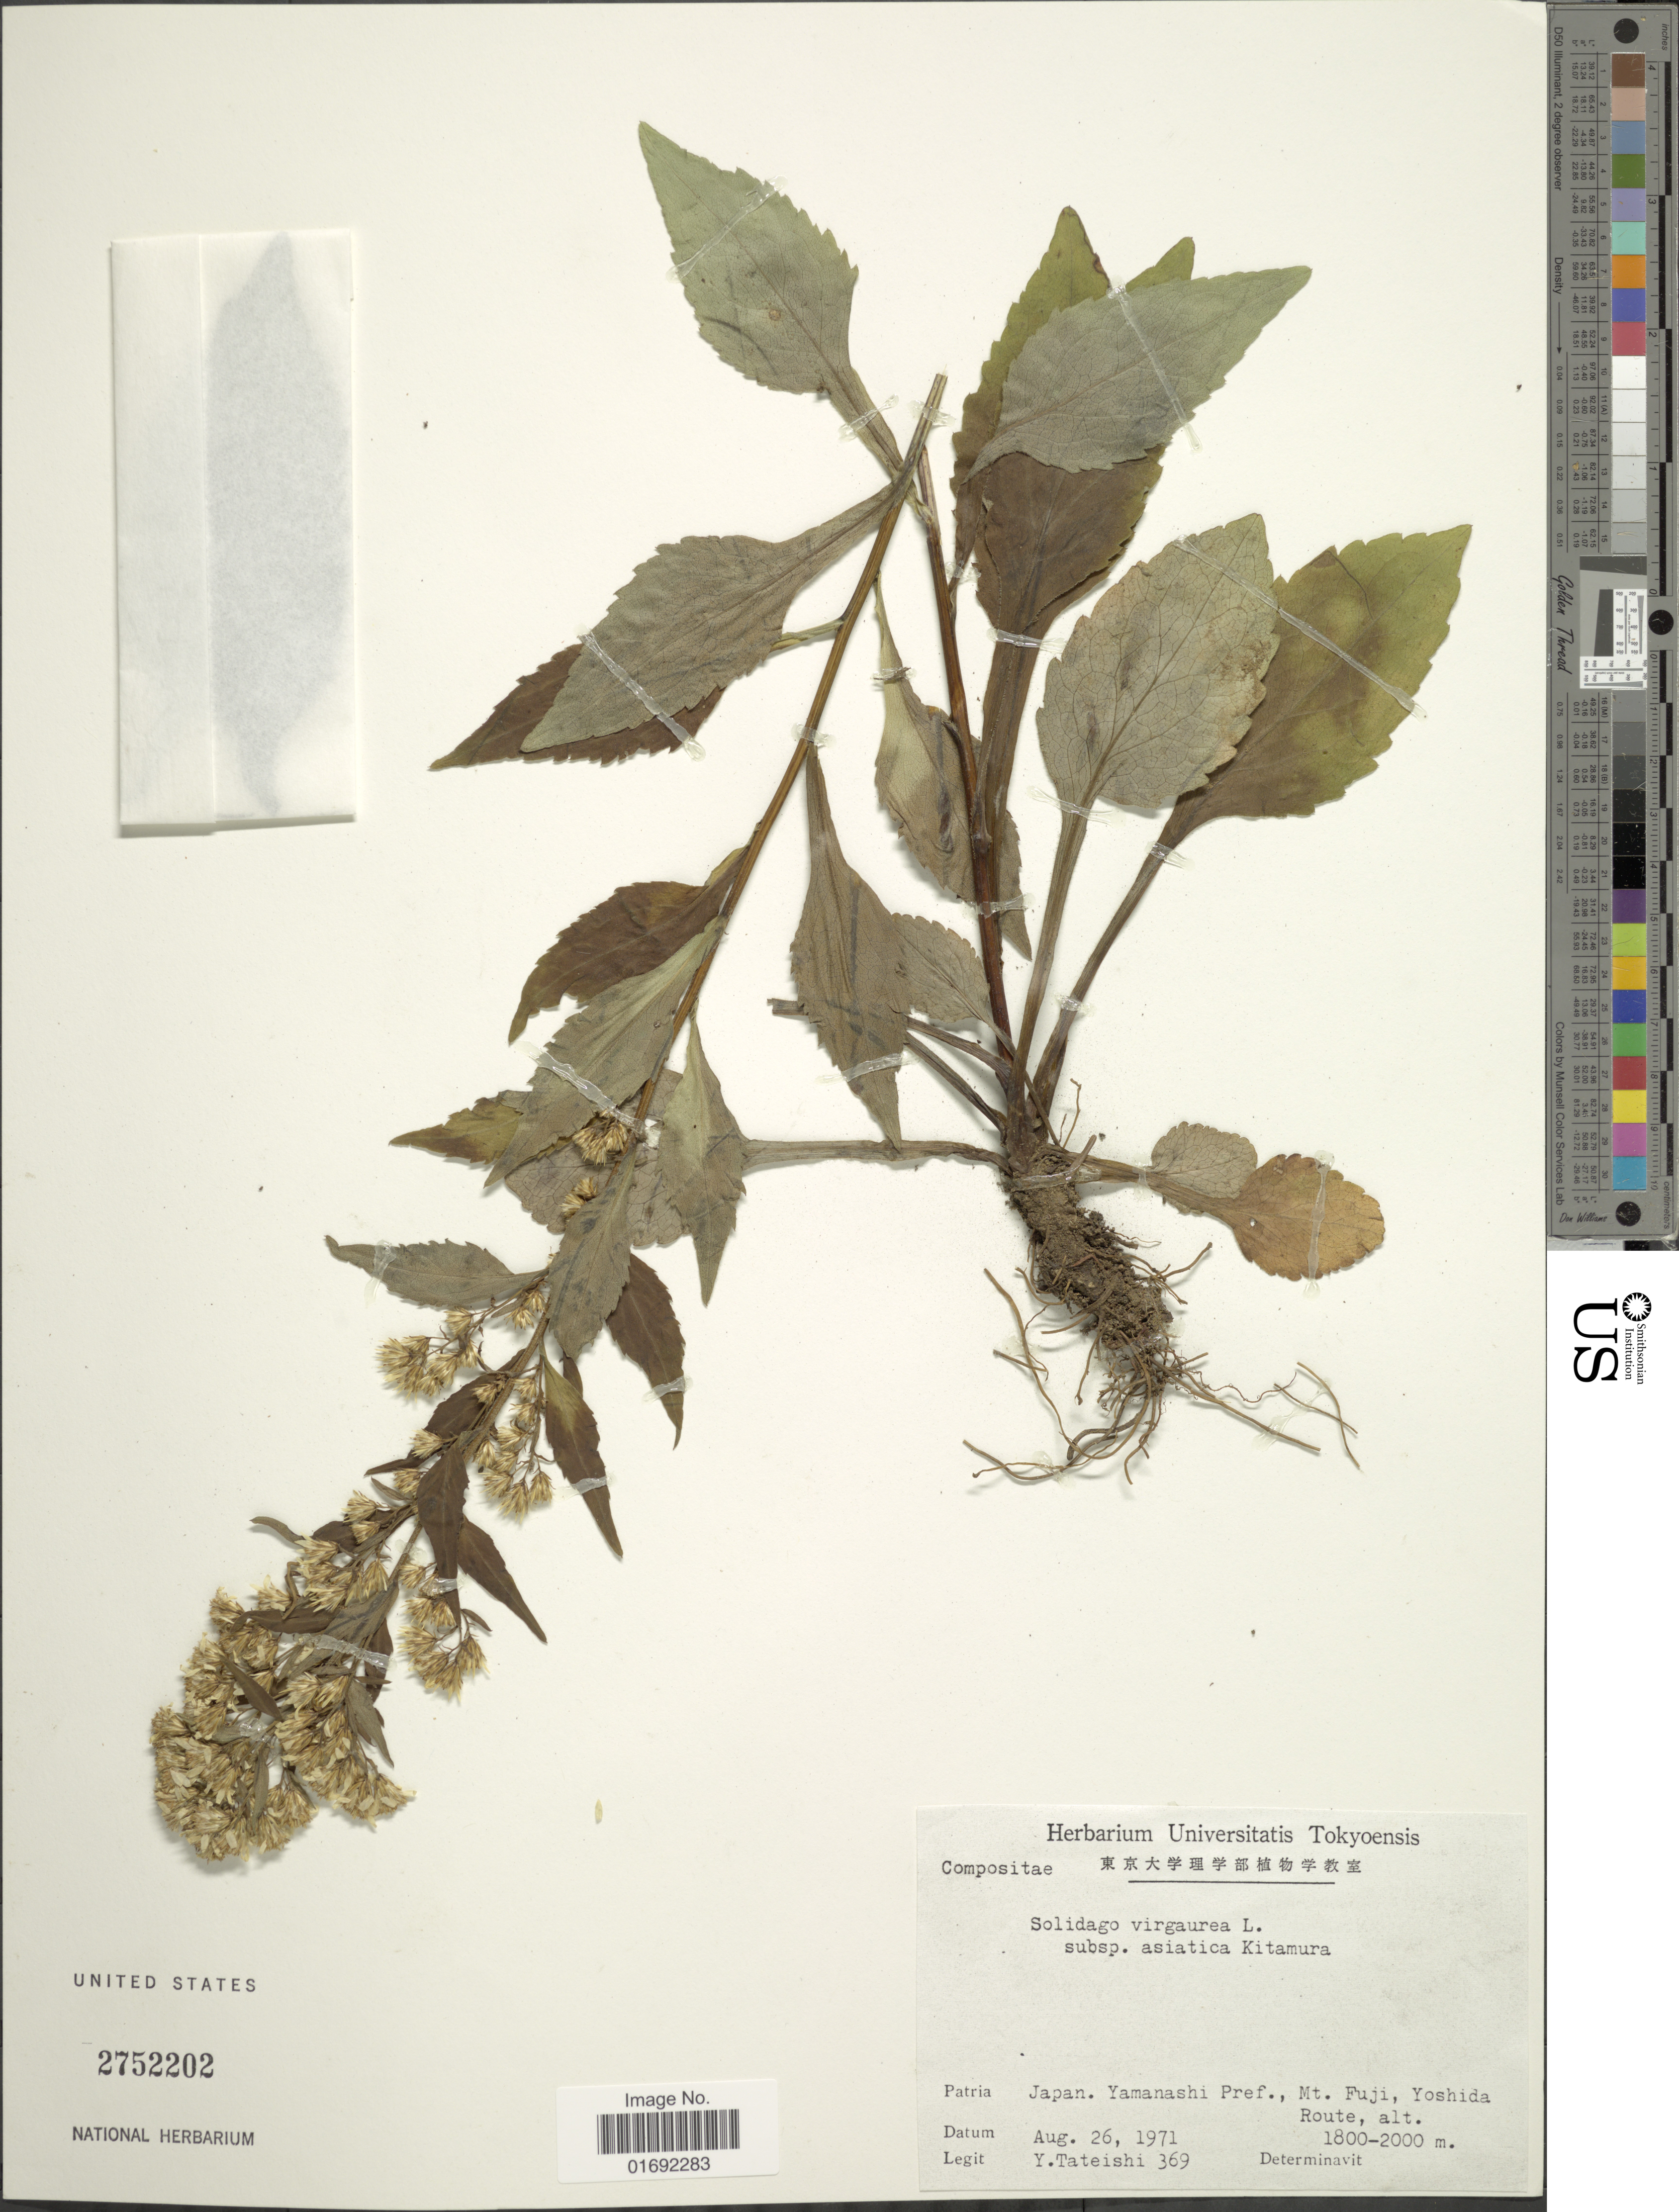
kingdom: Plantae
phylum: Tracheophyta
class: Magnoliopsida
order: Asterales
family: Asteraceae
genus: Solidago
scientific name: Solidago virgaurea var. asiatica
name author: Nakai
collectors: Y. Tateishi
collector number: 369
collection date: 1971-08-26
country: Japan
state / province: Yamanasi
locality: Yamanashi Pref., Mt. Fuji, Yoshida Route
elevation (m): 1800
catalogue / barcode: US 2752202